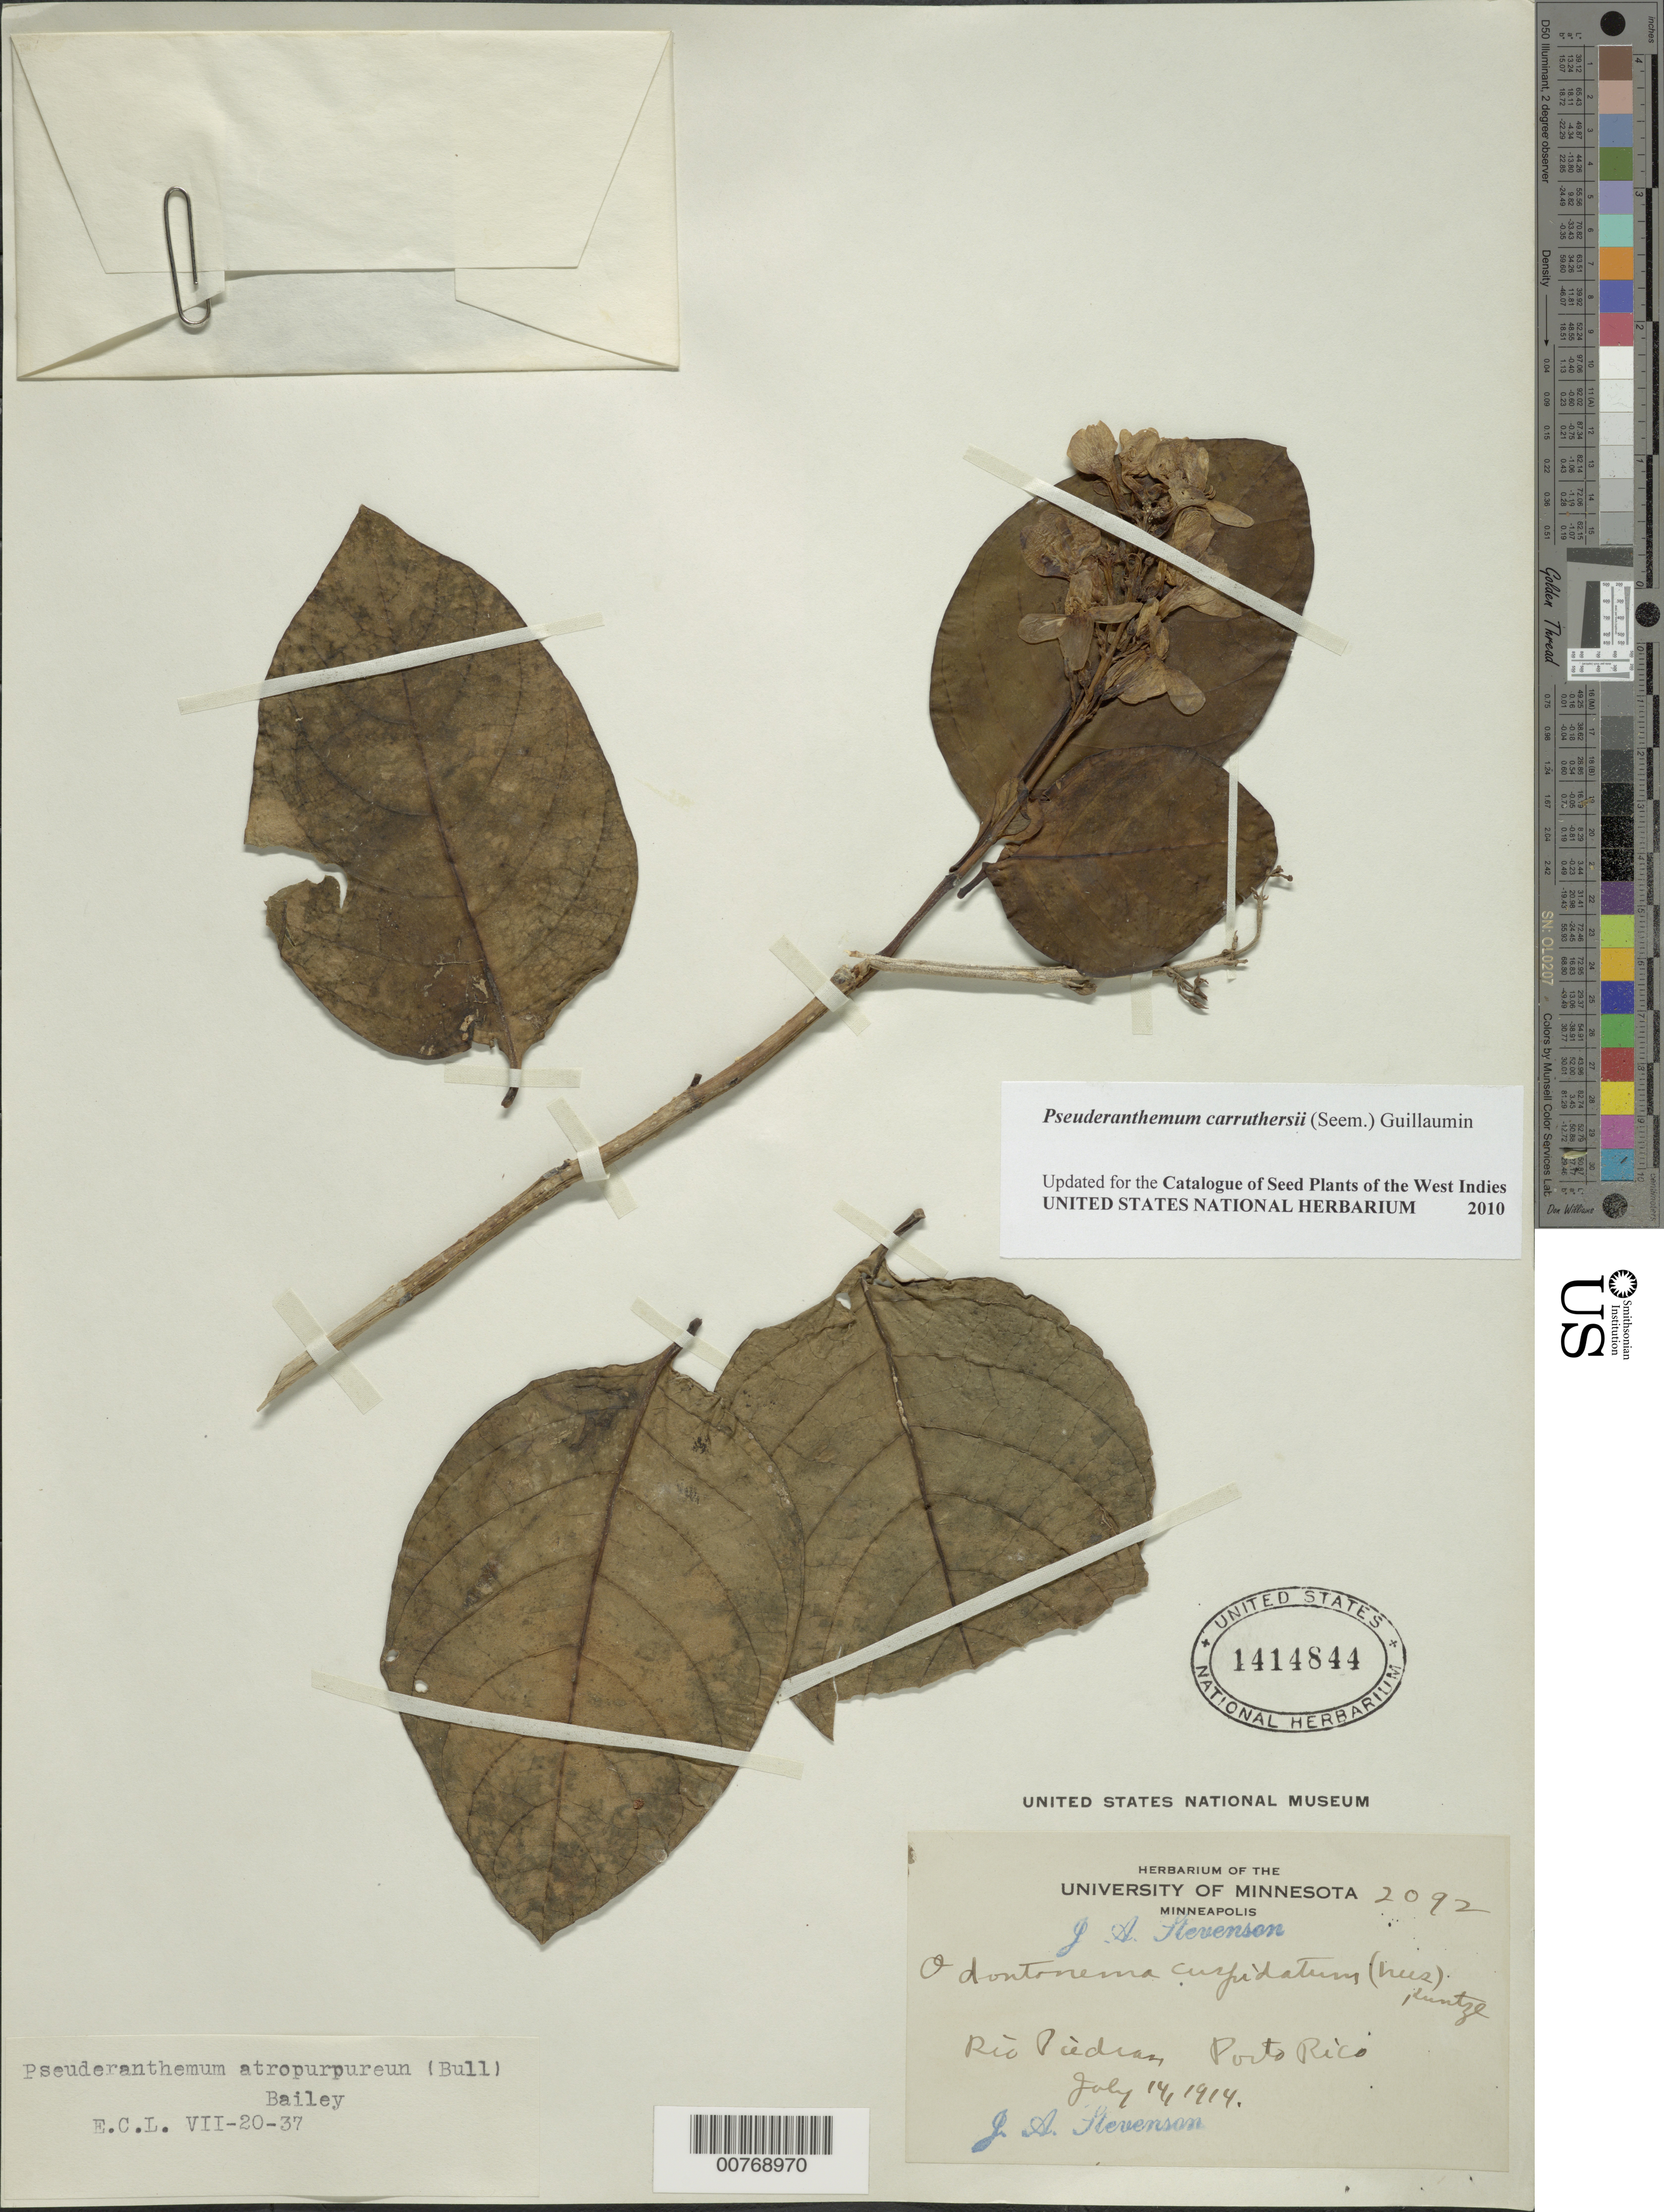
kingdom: Plantae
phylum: Tracheophyta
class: Magnoliopsida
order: Lamiales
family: Acanthaceae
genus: Pseuderanthemum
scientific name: Pseuderanthemum carruthersii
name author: (Seem.) Guillaumin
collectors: J. Stevenson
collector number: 2092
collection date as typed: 14 Jul 1914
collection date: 1914-07-14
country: Puerto Rico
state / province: San Juan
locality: Río Piedras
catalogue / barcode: US 1414844